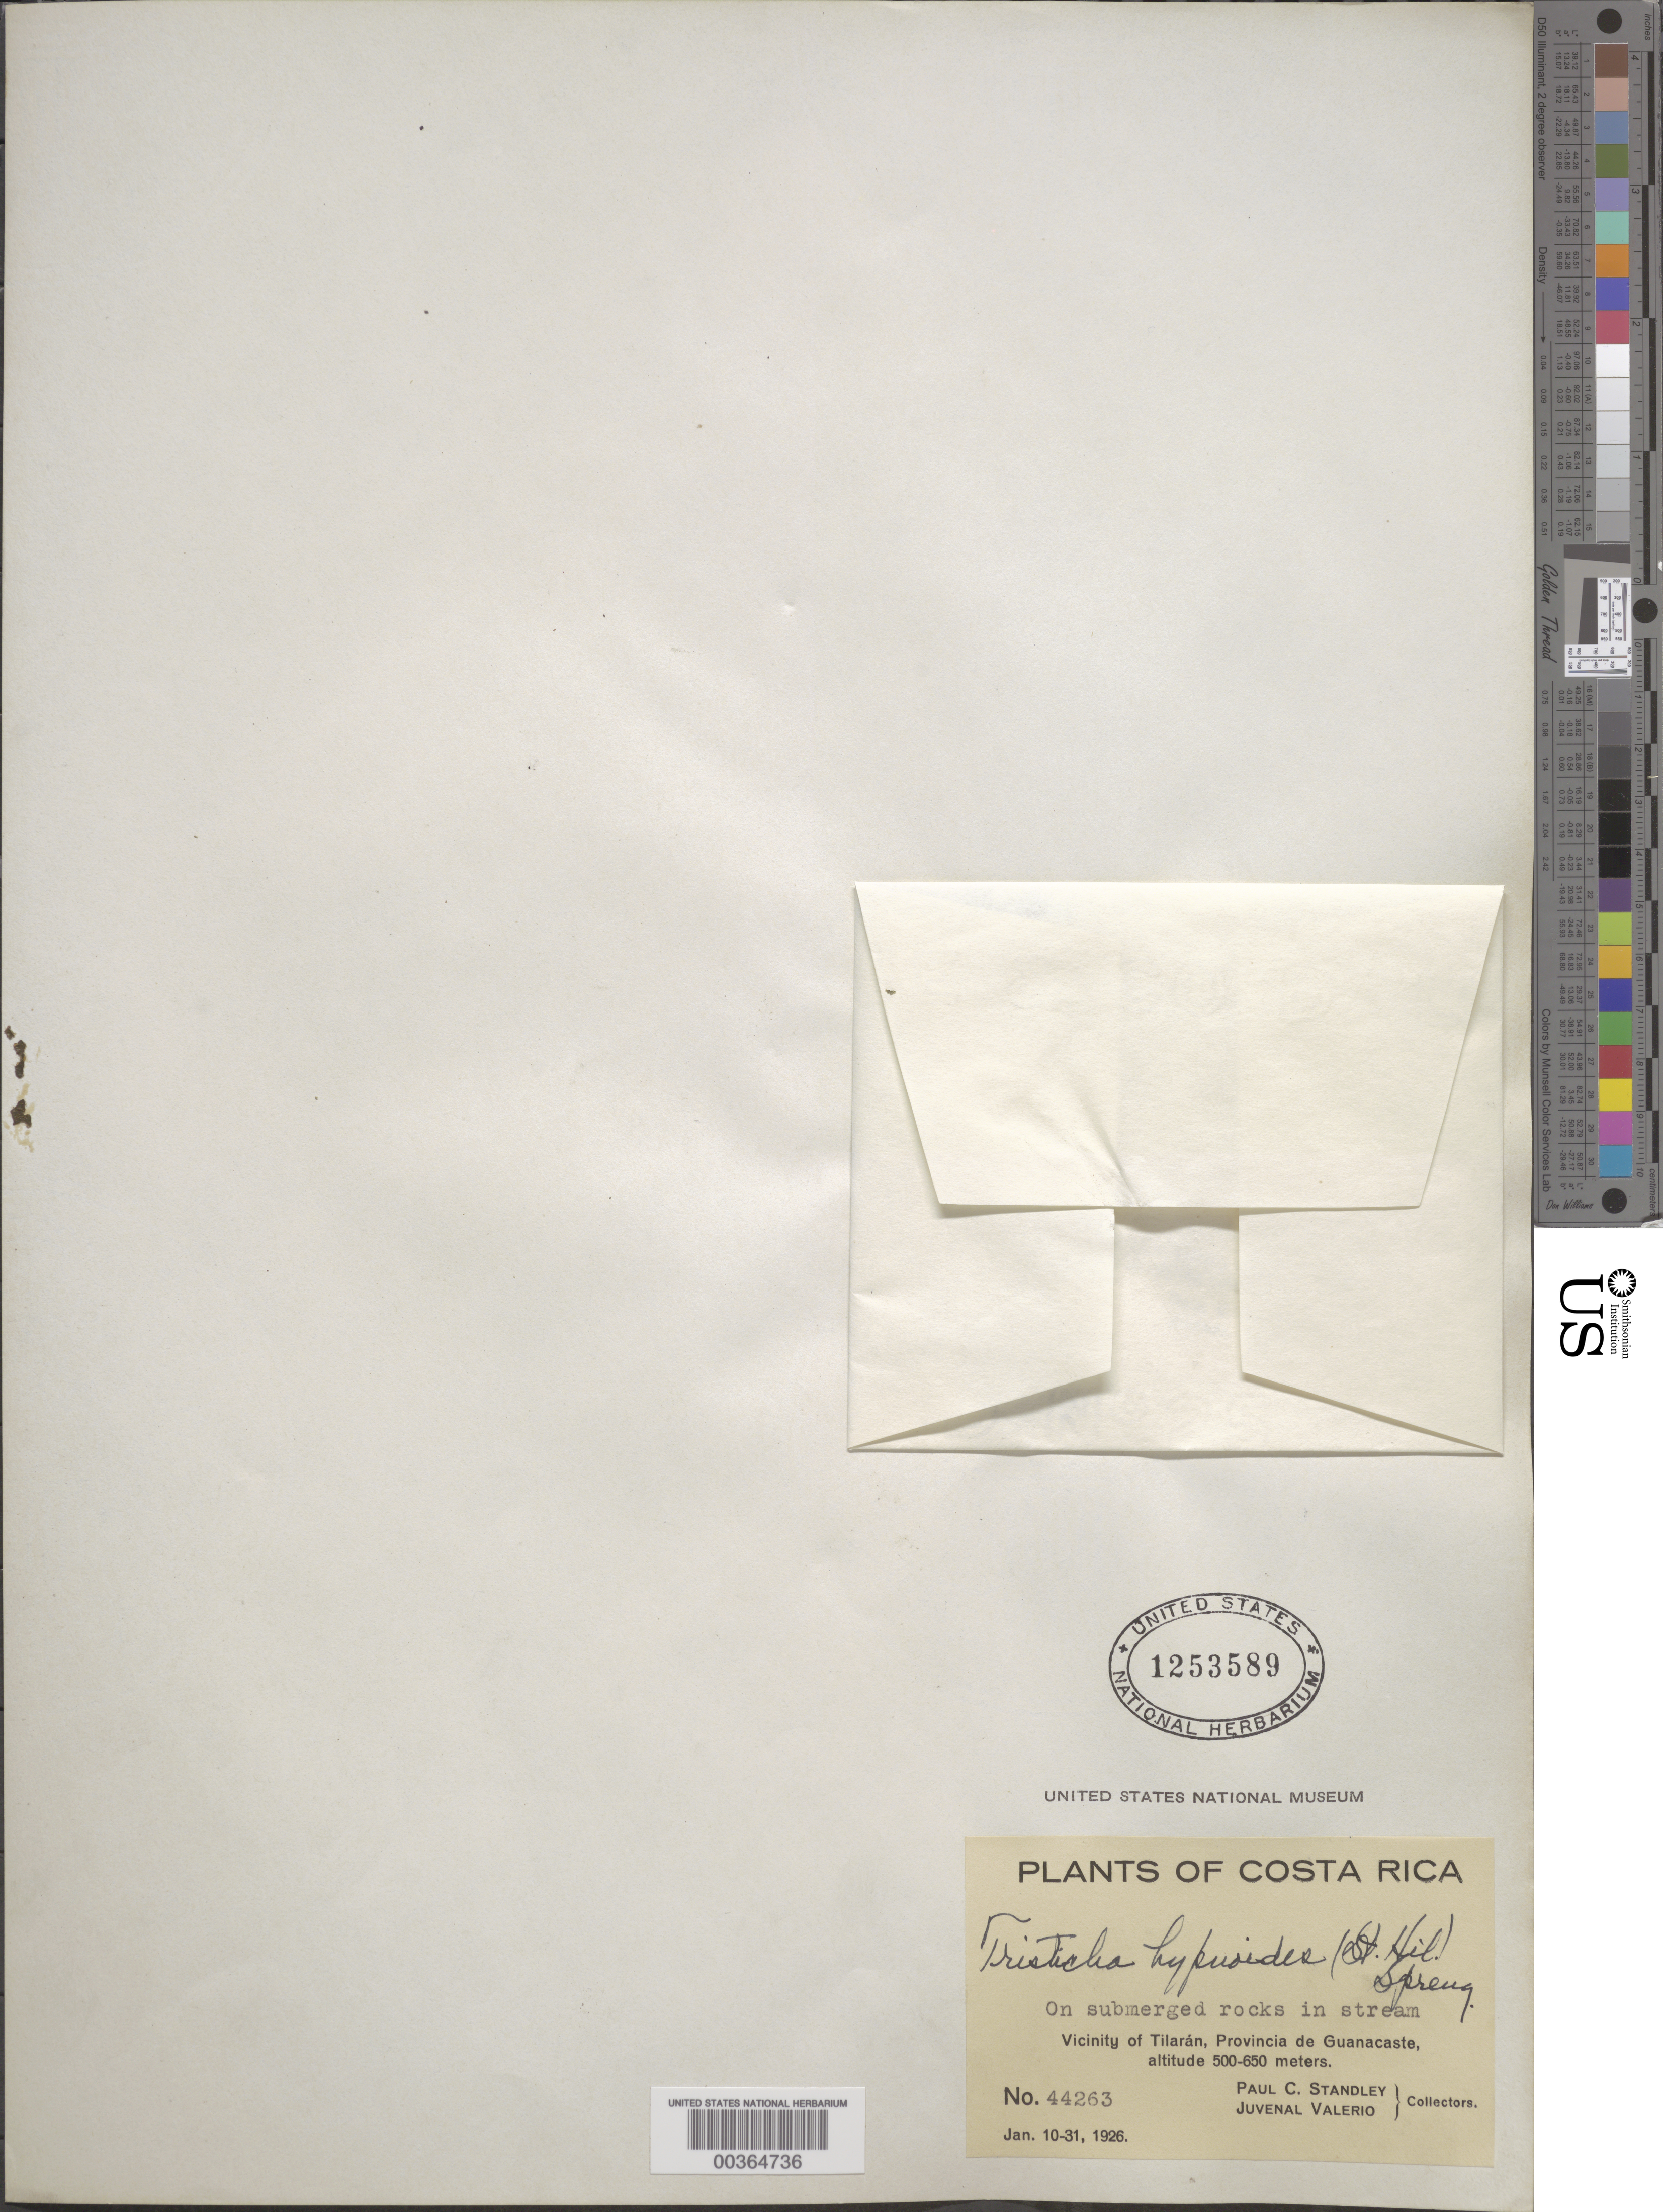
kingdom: Plantae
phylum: Tracheophyta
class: Magnoliopsida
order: Malpighiales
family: Podostemaceae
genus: Tristicha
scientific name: Tristicha trifaria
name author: (Willd.) Spreng.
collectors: P. C. Standley & J. Valerio R.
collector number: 44263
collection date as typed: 10 Jan 1926 to 31 Jan 1926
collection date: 1926-01-10/1926-01-31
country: Costa Rica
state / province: Guanacaste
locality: Vicinity of Tilaran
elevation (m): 500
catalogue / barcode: US 1253589